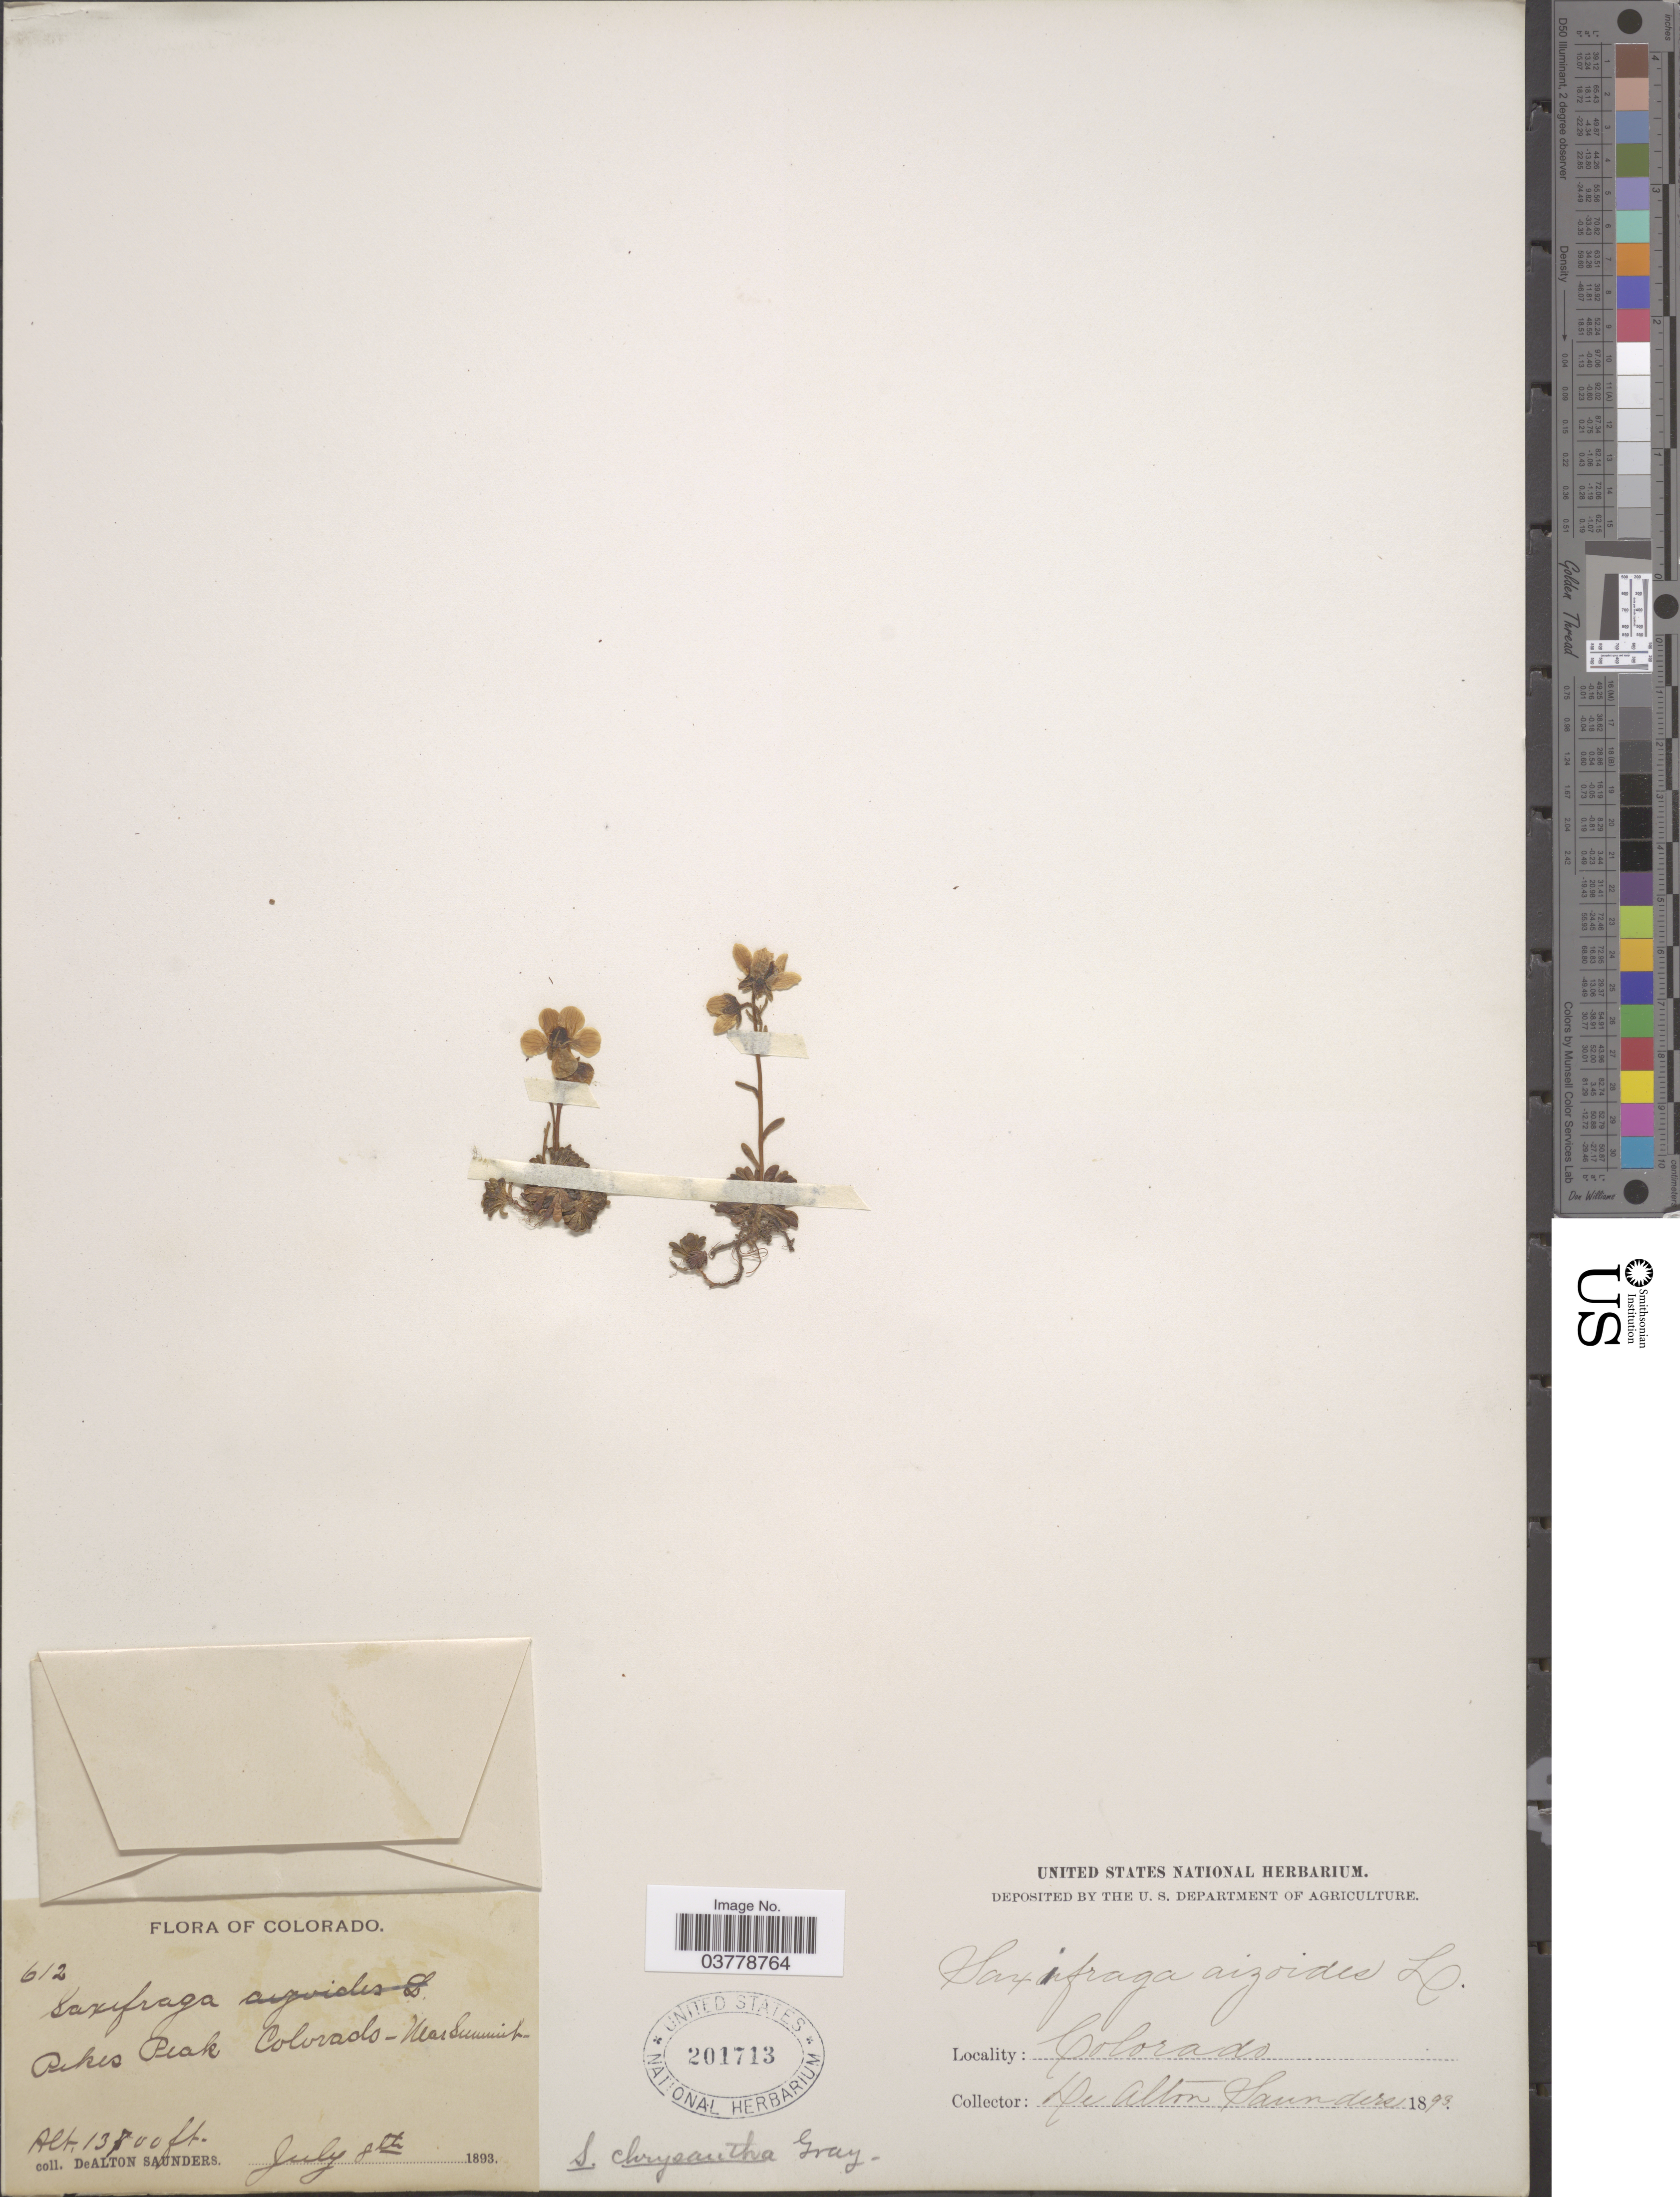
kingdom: Plantae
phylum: Tracheophyta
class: Magnoliopsida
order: Saxifragales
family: Saxifragaceae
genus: Saxifraga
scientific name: Saxifraga chrysantha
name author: A. Gray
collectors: D. A. Saunders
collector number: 612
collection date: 1893-07-08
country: United States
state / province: Colorado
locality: Pikes Peak. Colorado-Near Summit.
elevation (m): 4176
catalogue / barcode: US 201713